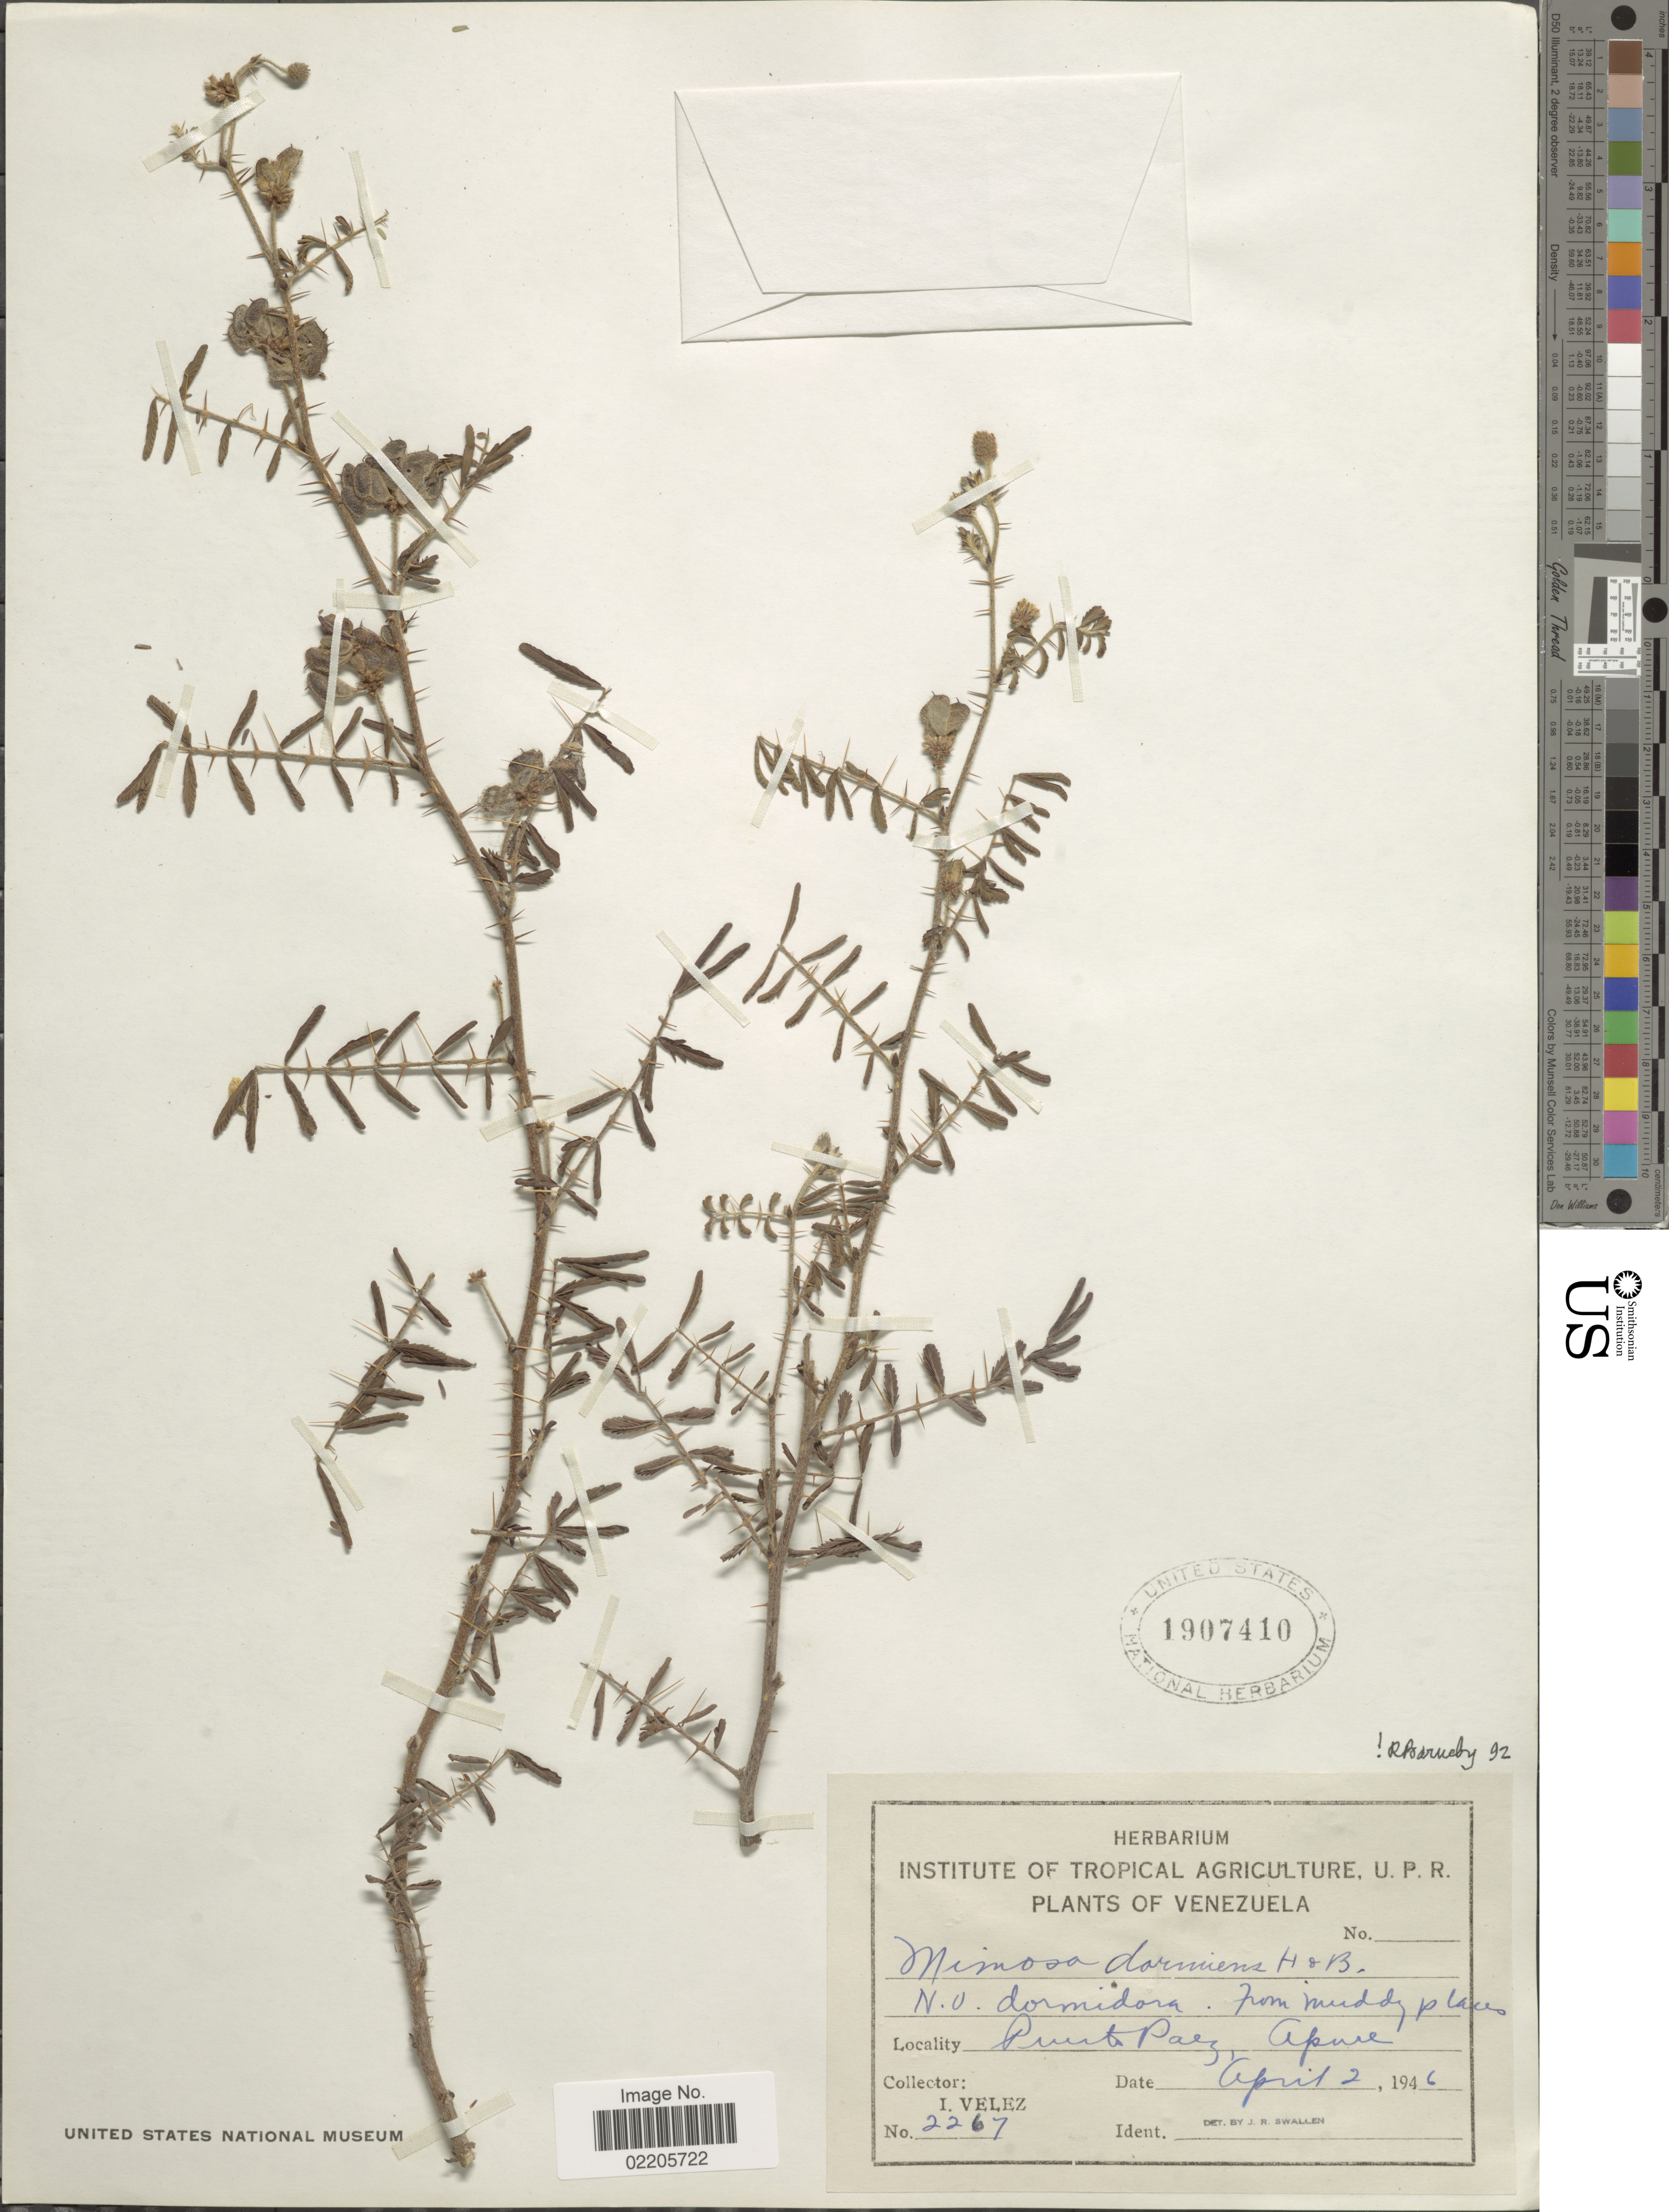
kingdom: Plantae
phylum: Tracheophyta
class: Magnoliopsida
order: Fabales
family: Fabaceae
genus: Mimosa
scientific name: Mimosa dormiens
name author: Humb. & Bonpl. ex Willd.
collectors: I. Velez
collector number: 2267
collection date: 1946-04-02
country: Venezuela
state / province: Apure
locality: Puerto Paez, Apure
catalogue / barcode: US 1907410